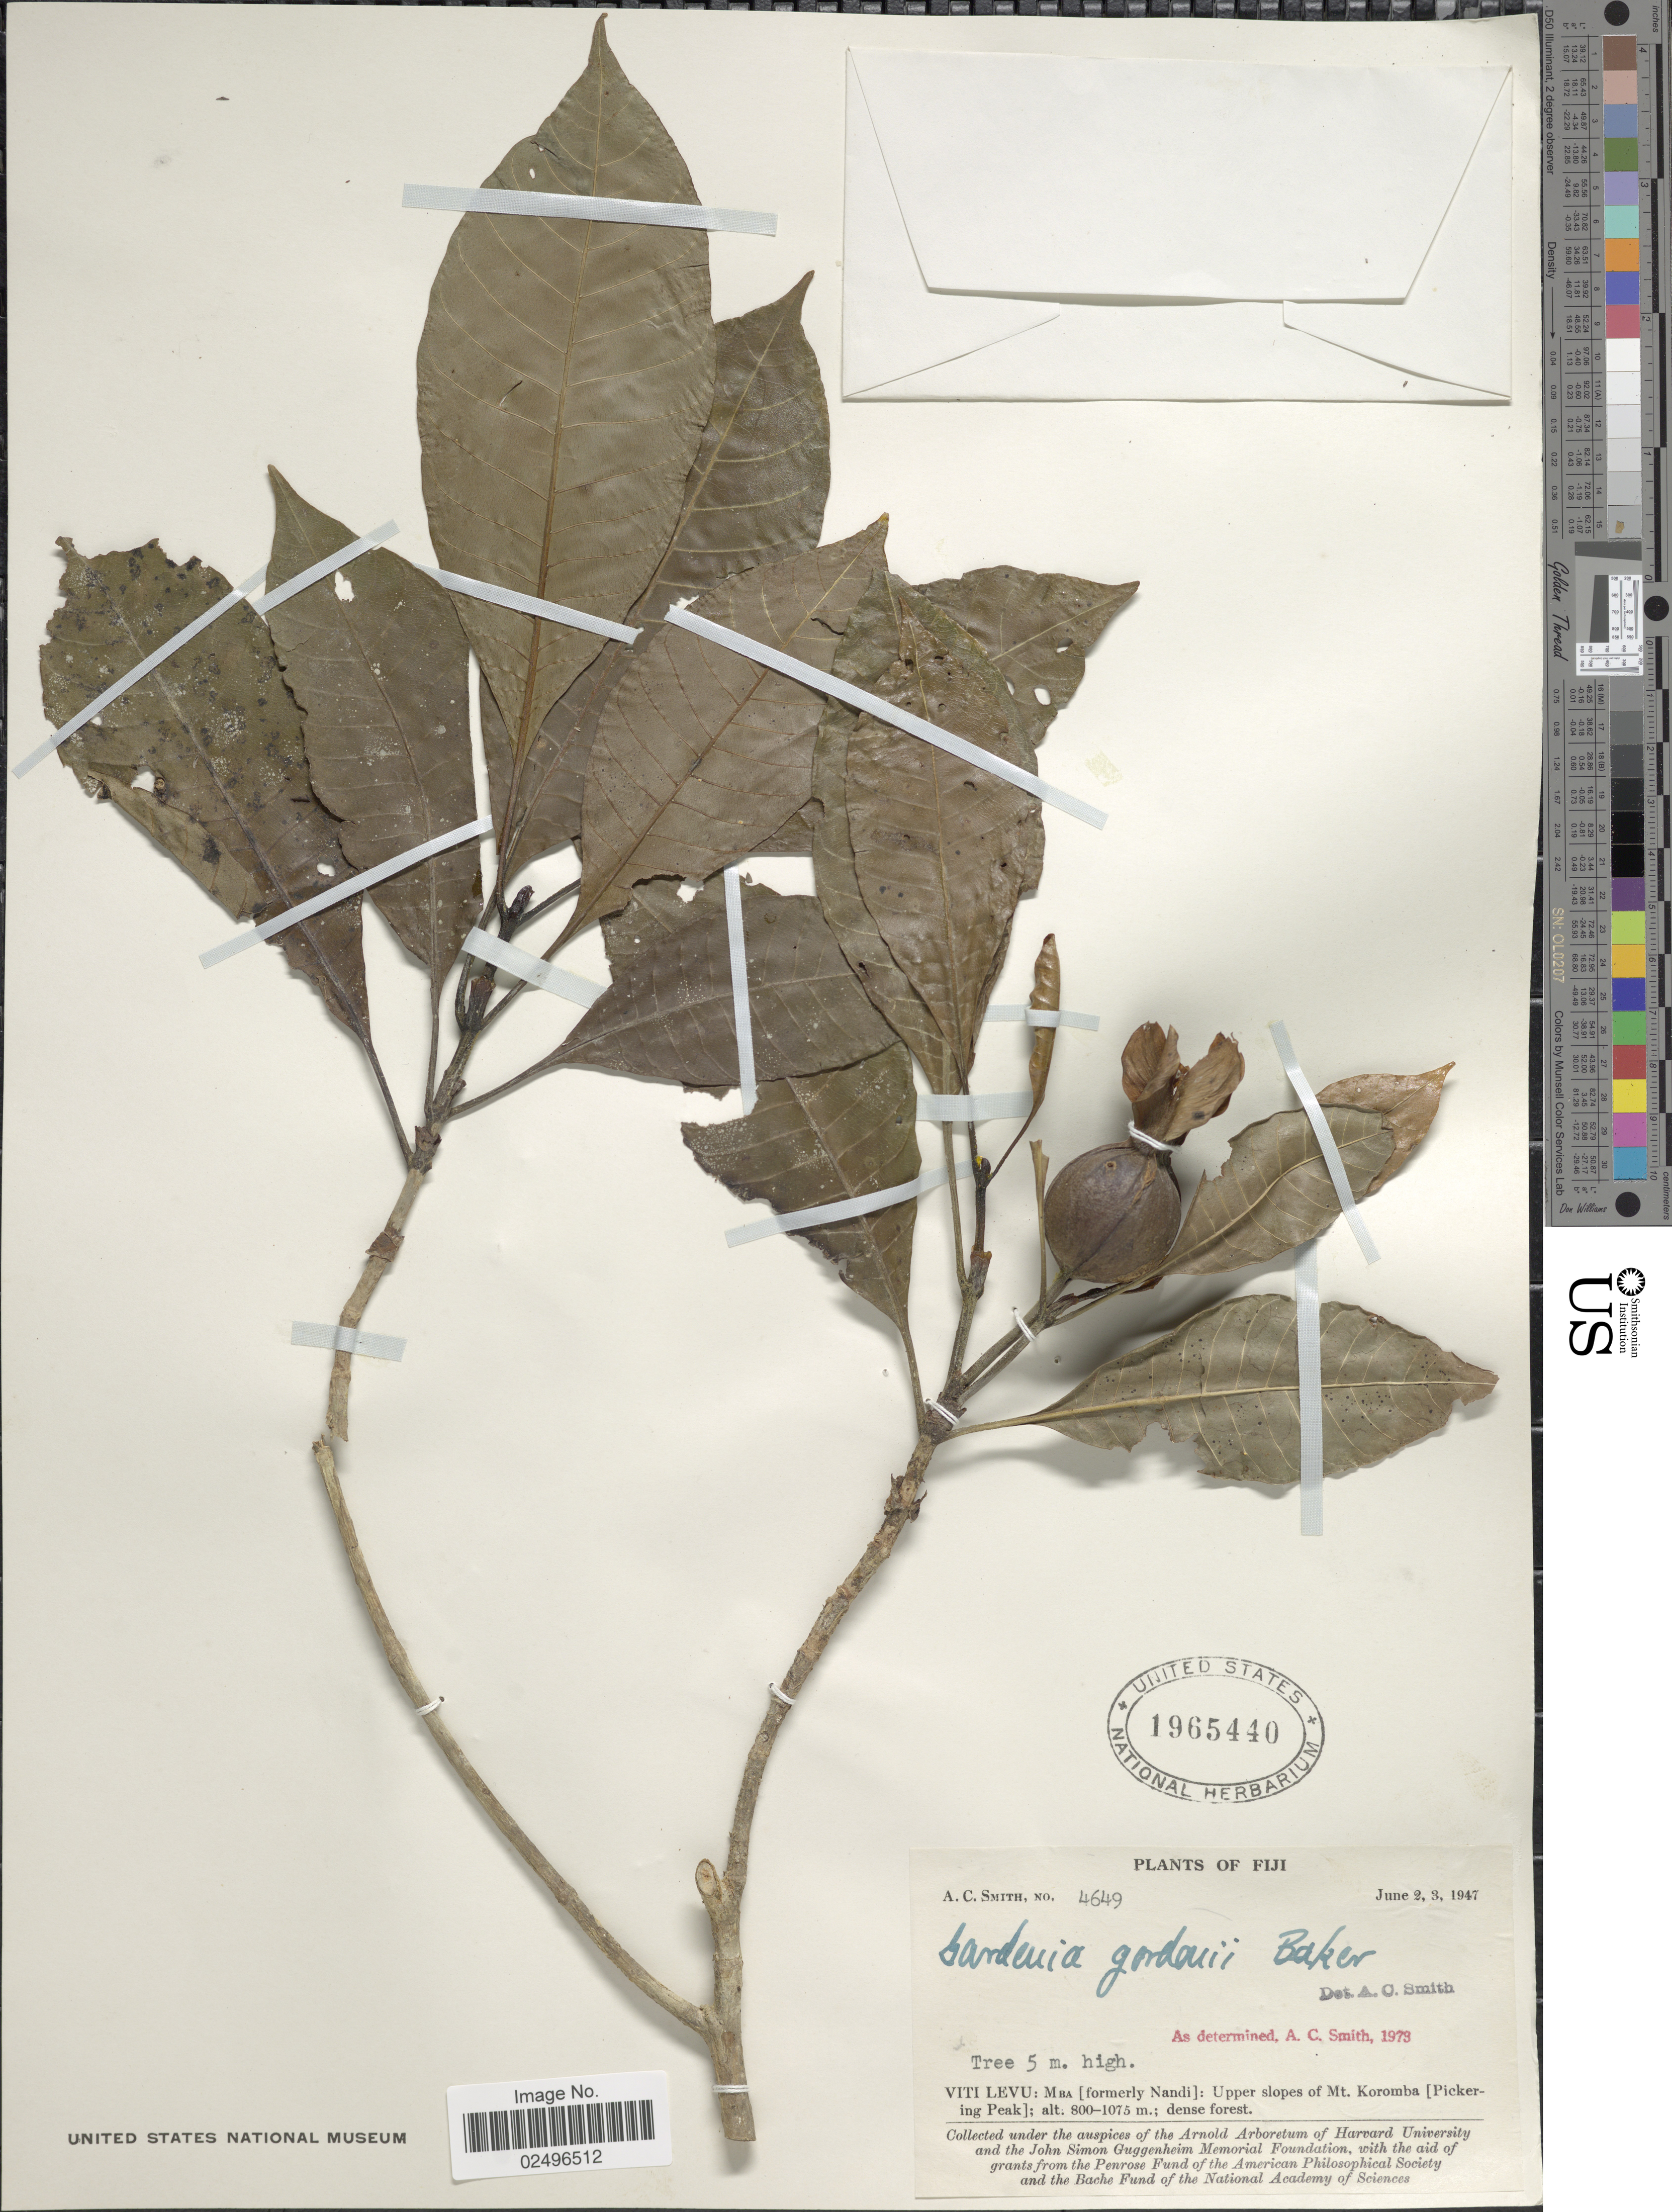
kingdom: Plantae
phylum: Tracheophyta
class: Magnoliopsida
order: Gentianales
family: Rubiaceae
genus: Gardenia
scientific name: Gardenia gordonii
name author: Baker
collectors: A. C. Smith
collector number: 4649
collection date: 1947-06-02/1947-06-03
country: Fiji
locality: Viti Levu: Mba [formerly Nandi]: Upper slopes of Mt. Koromba [Pickering Peak]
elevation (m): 800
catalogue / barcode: US 1965440